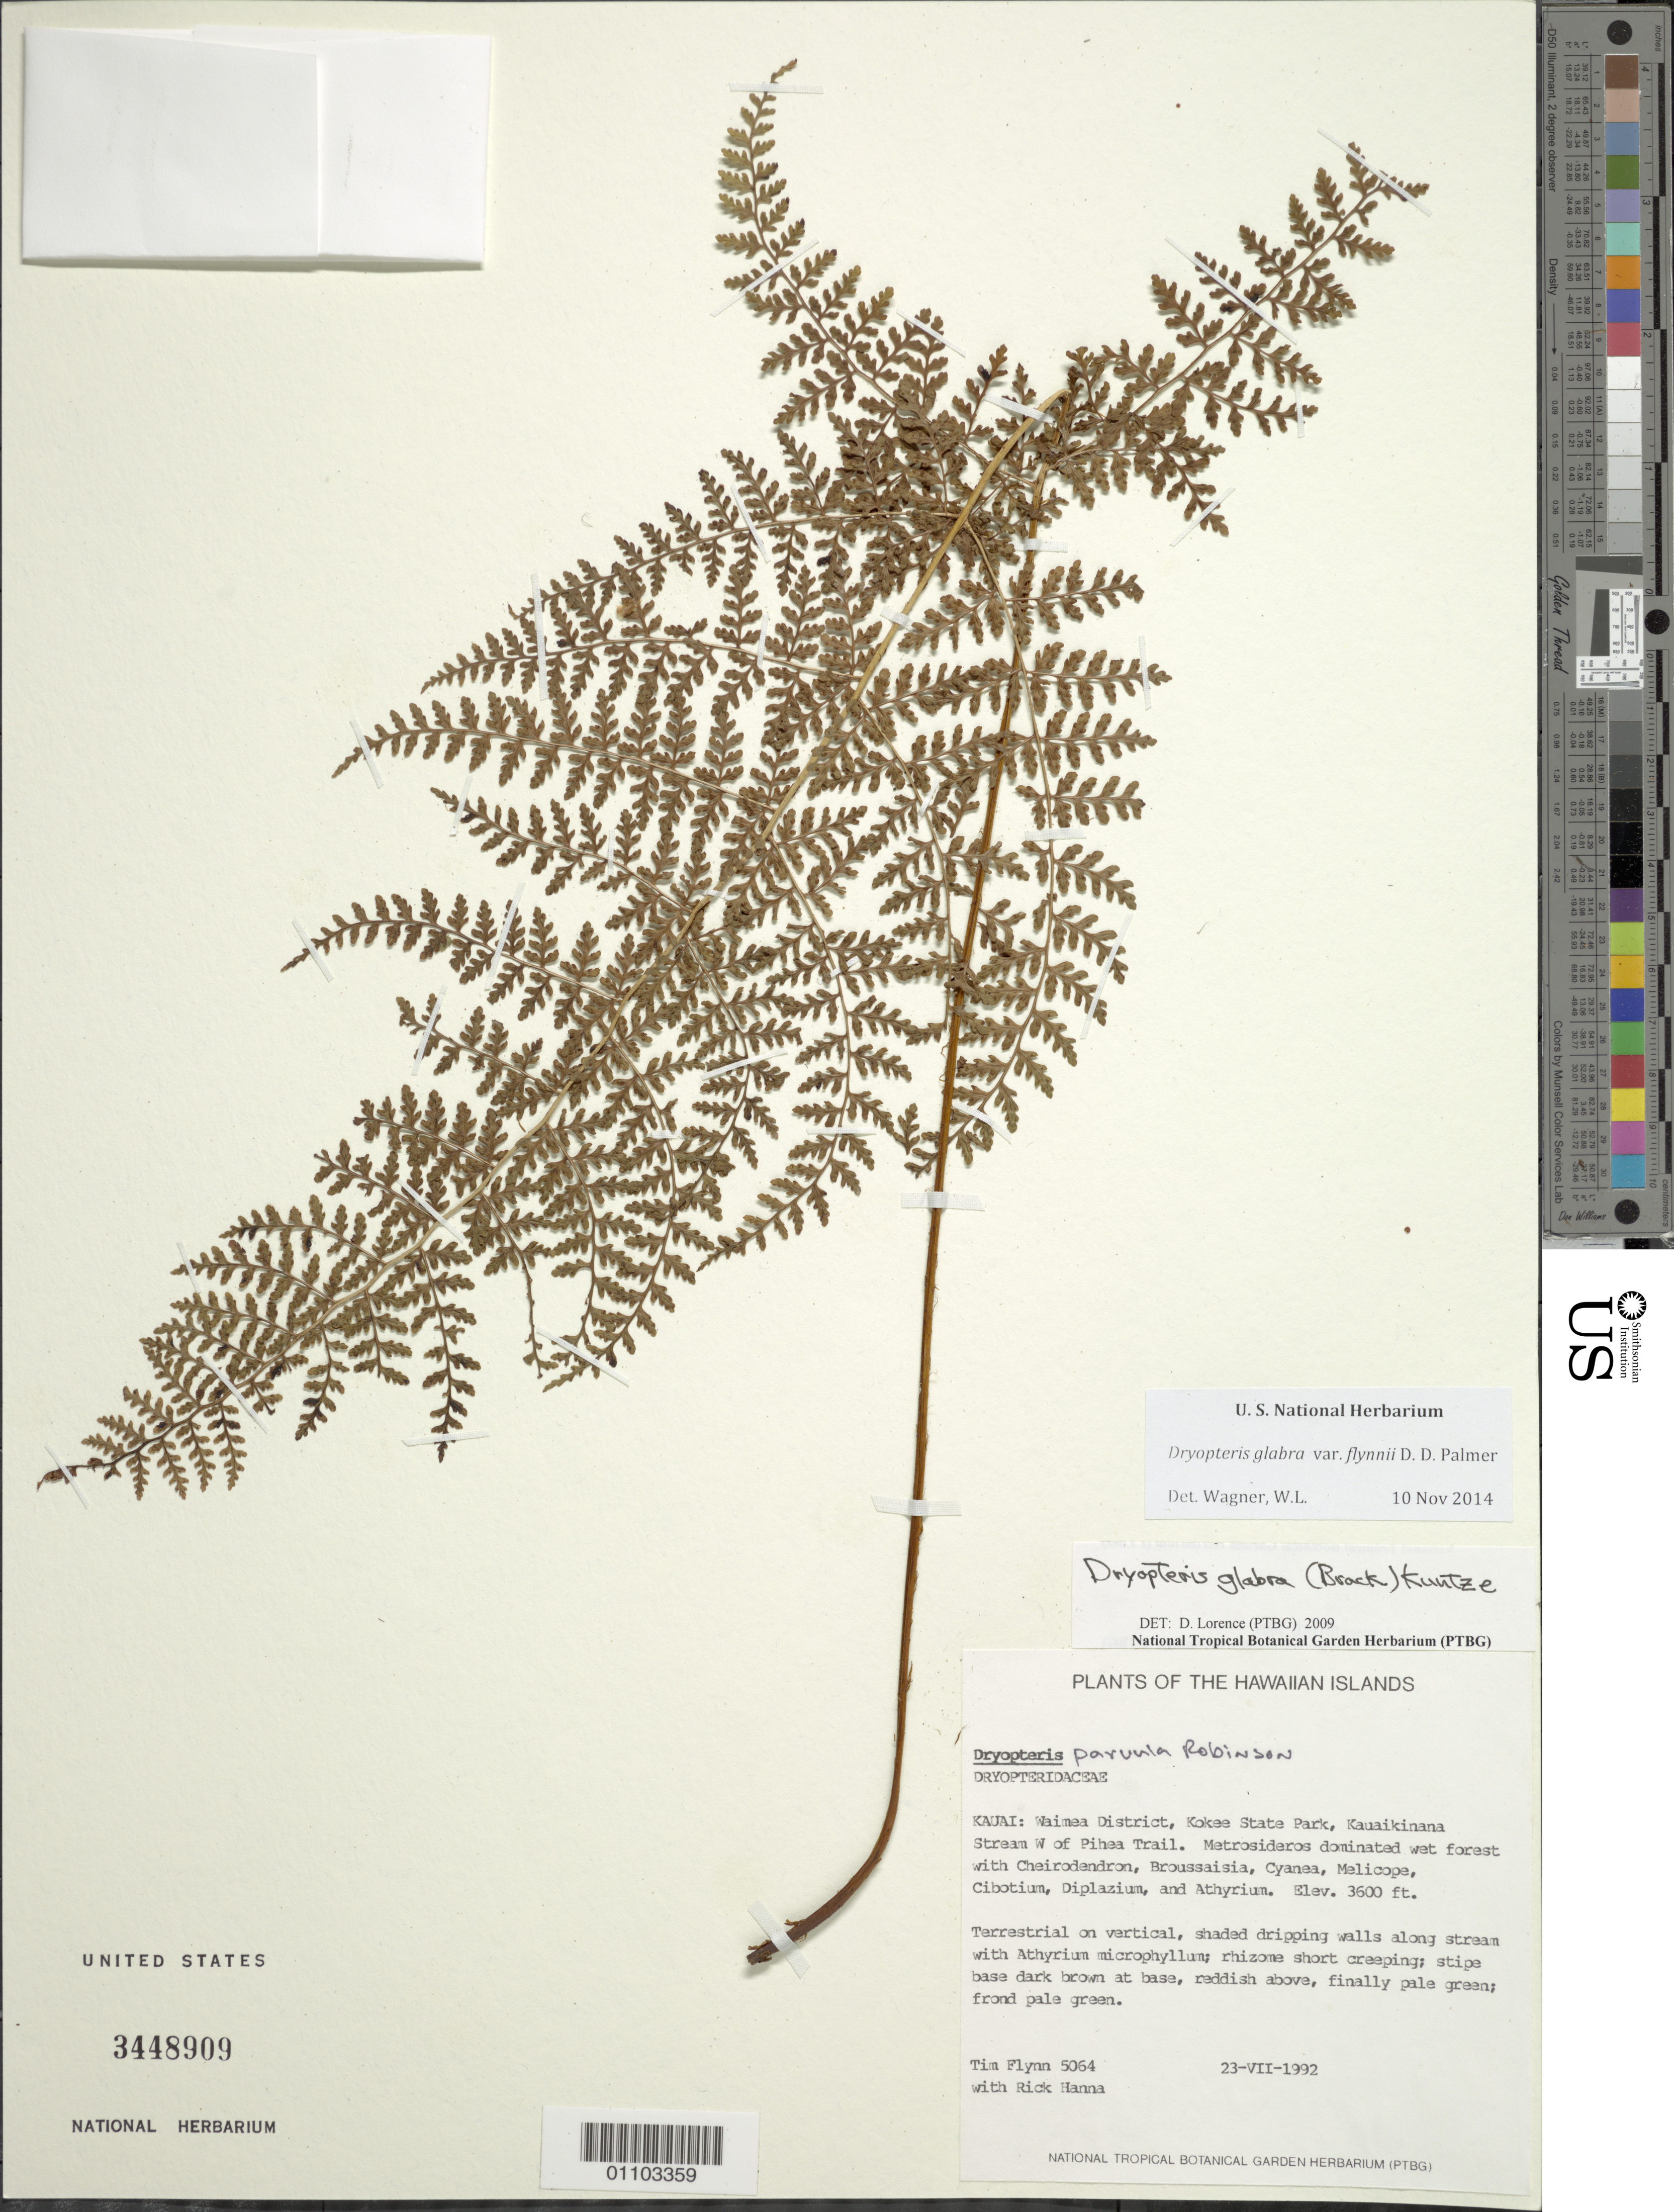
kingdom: Plantae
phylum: Tracheophyta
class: Polypodiopsida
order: Polypodiales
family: Dryopteridaceae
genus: Dryopteris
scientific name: Dryopteris glabra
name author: (Brack.) Kuntze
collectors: T. W. Flynn & R. Hanna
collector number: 5064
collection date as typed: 23 Jul 1992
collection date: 1992-07-23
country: United States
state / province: Hawaii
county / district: Kauai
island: Kaua'i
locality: Waimea District, Kokee State Park, Kauaikinana Stream W of Pihea Trail.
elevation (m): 1097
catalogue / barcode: US 3448909